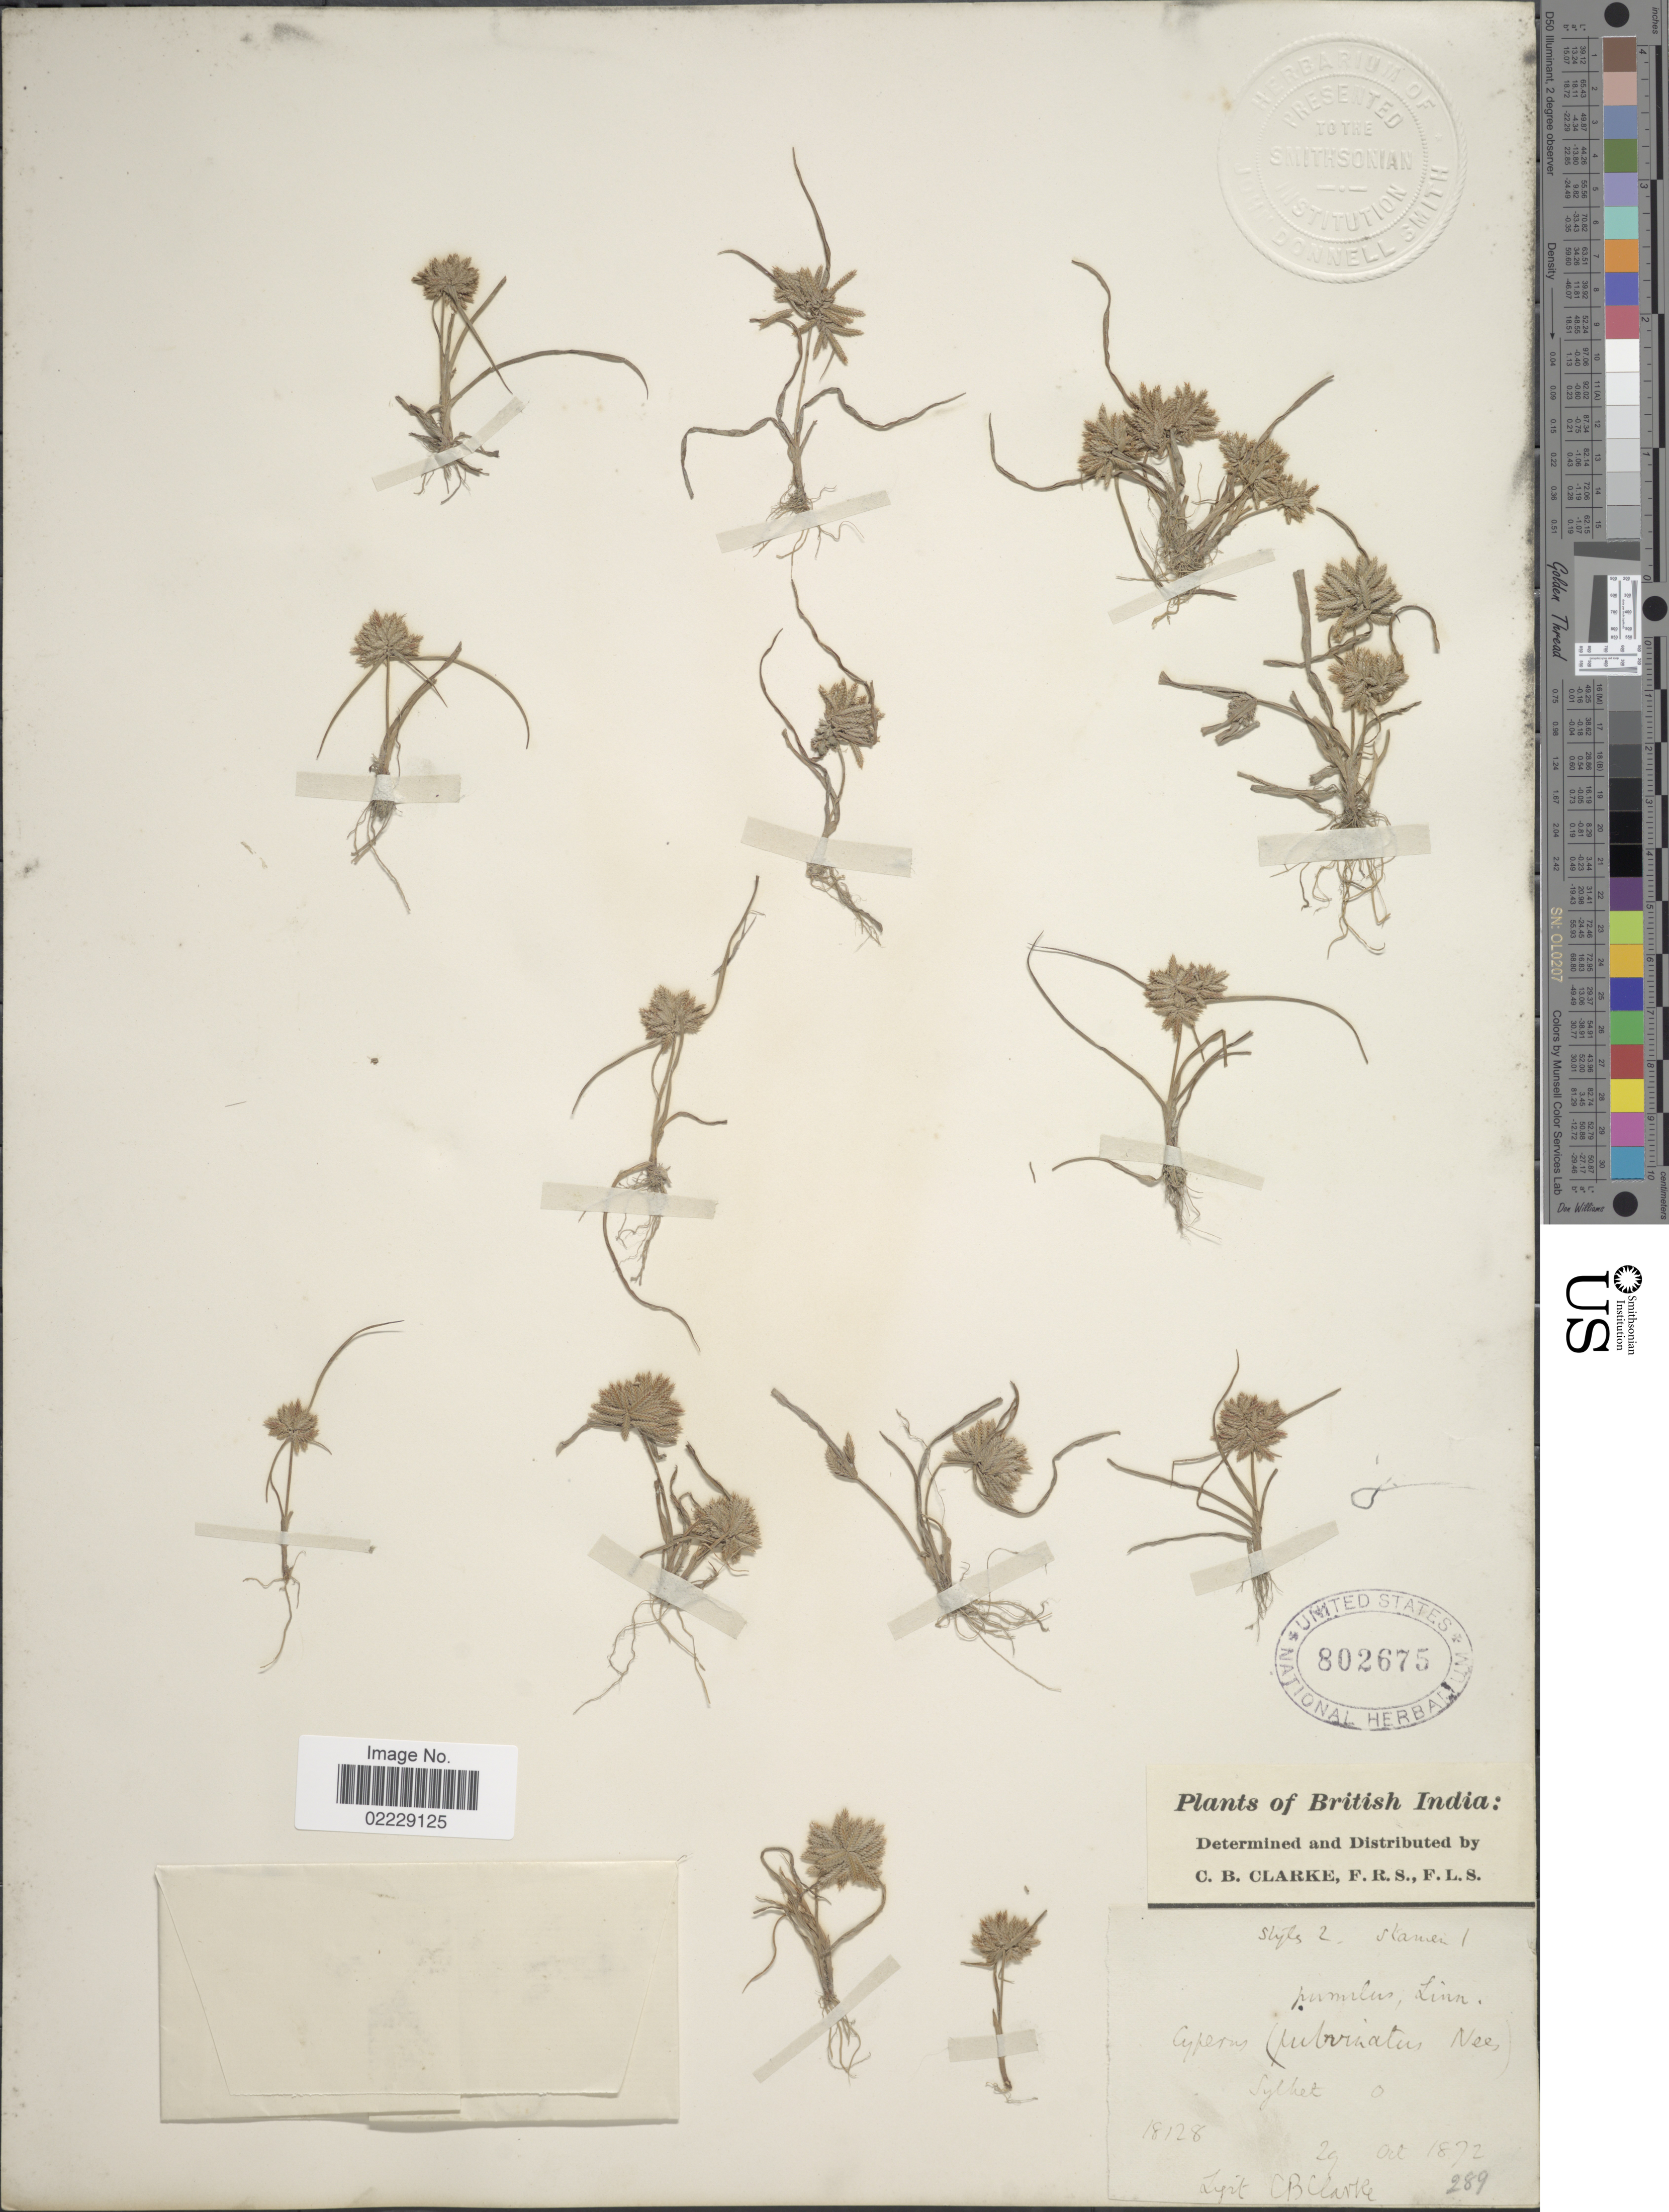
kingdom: Plantae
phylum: Tracheophyta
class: Liliopsida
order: Poales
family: Cyperaceae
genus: Cyperus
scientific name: Cyperus pumilus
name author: L.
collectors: C. B. Clarke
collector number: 18128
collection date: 1872-10-29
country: Bangladesh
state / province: Sylhet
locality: British India, Sylhet [unsure placement] O. [interpreted]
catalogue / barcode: US 802675